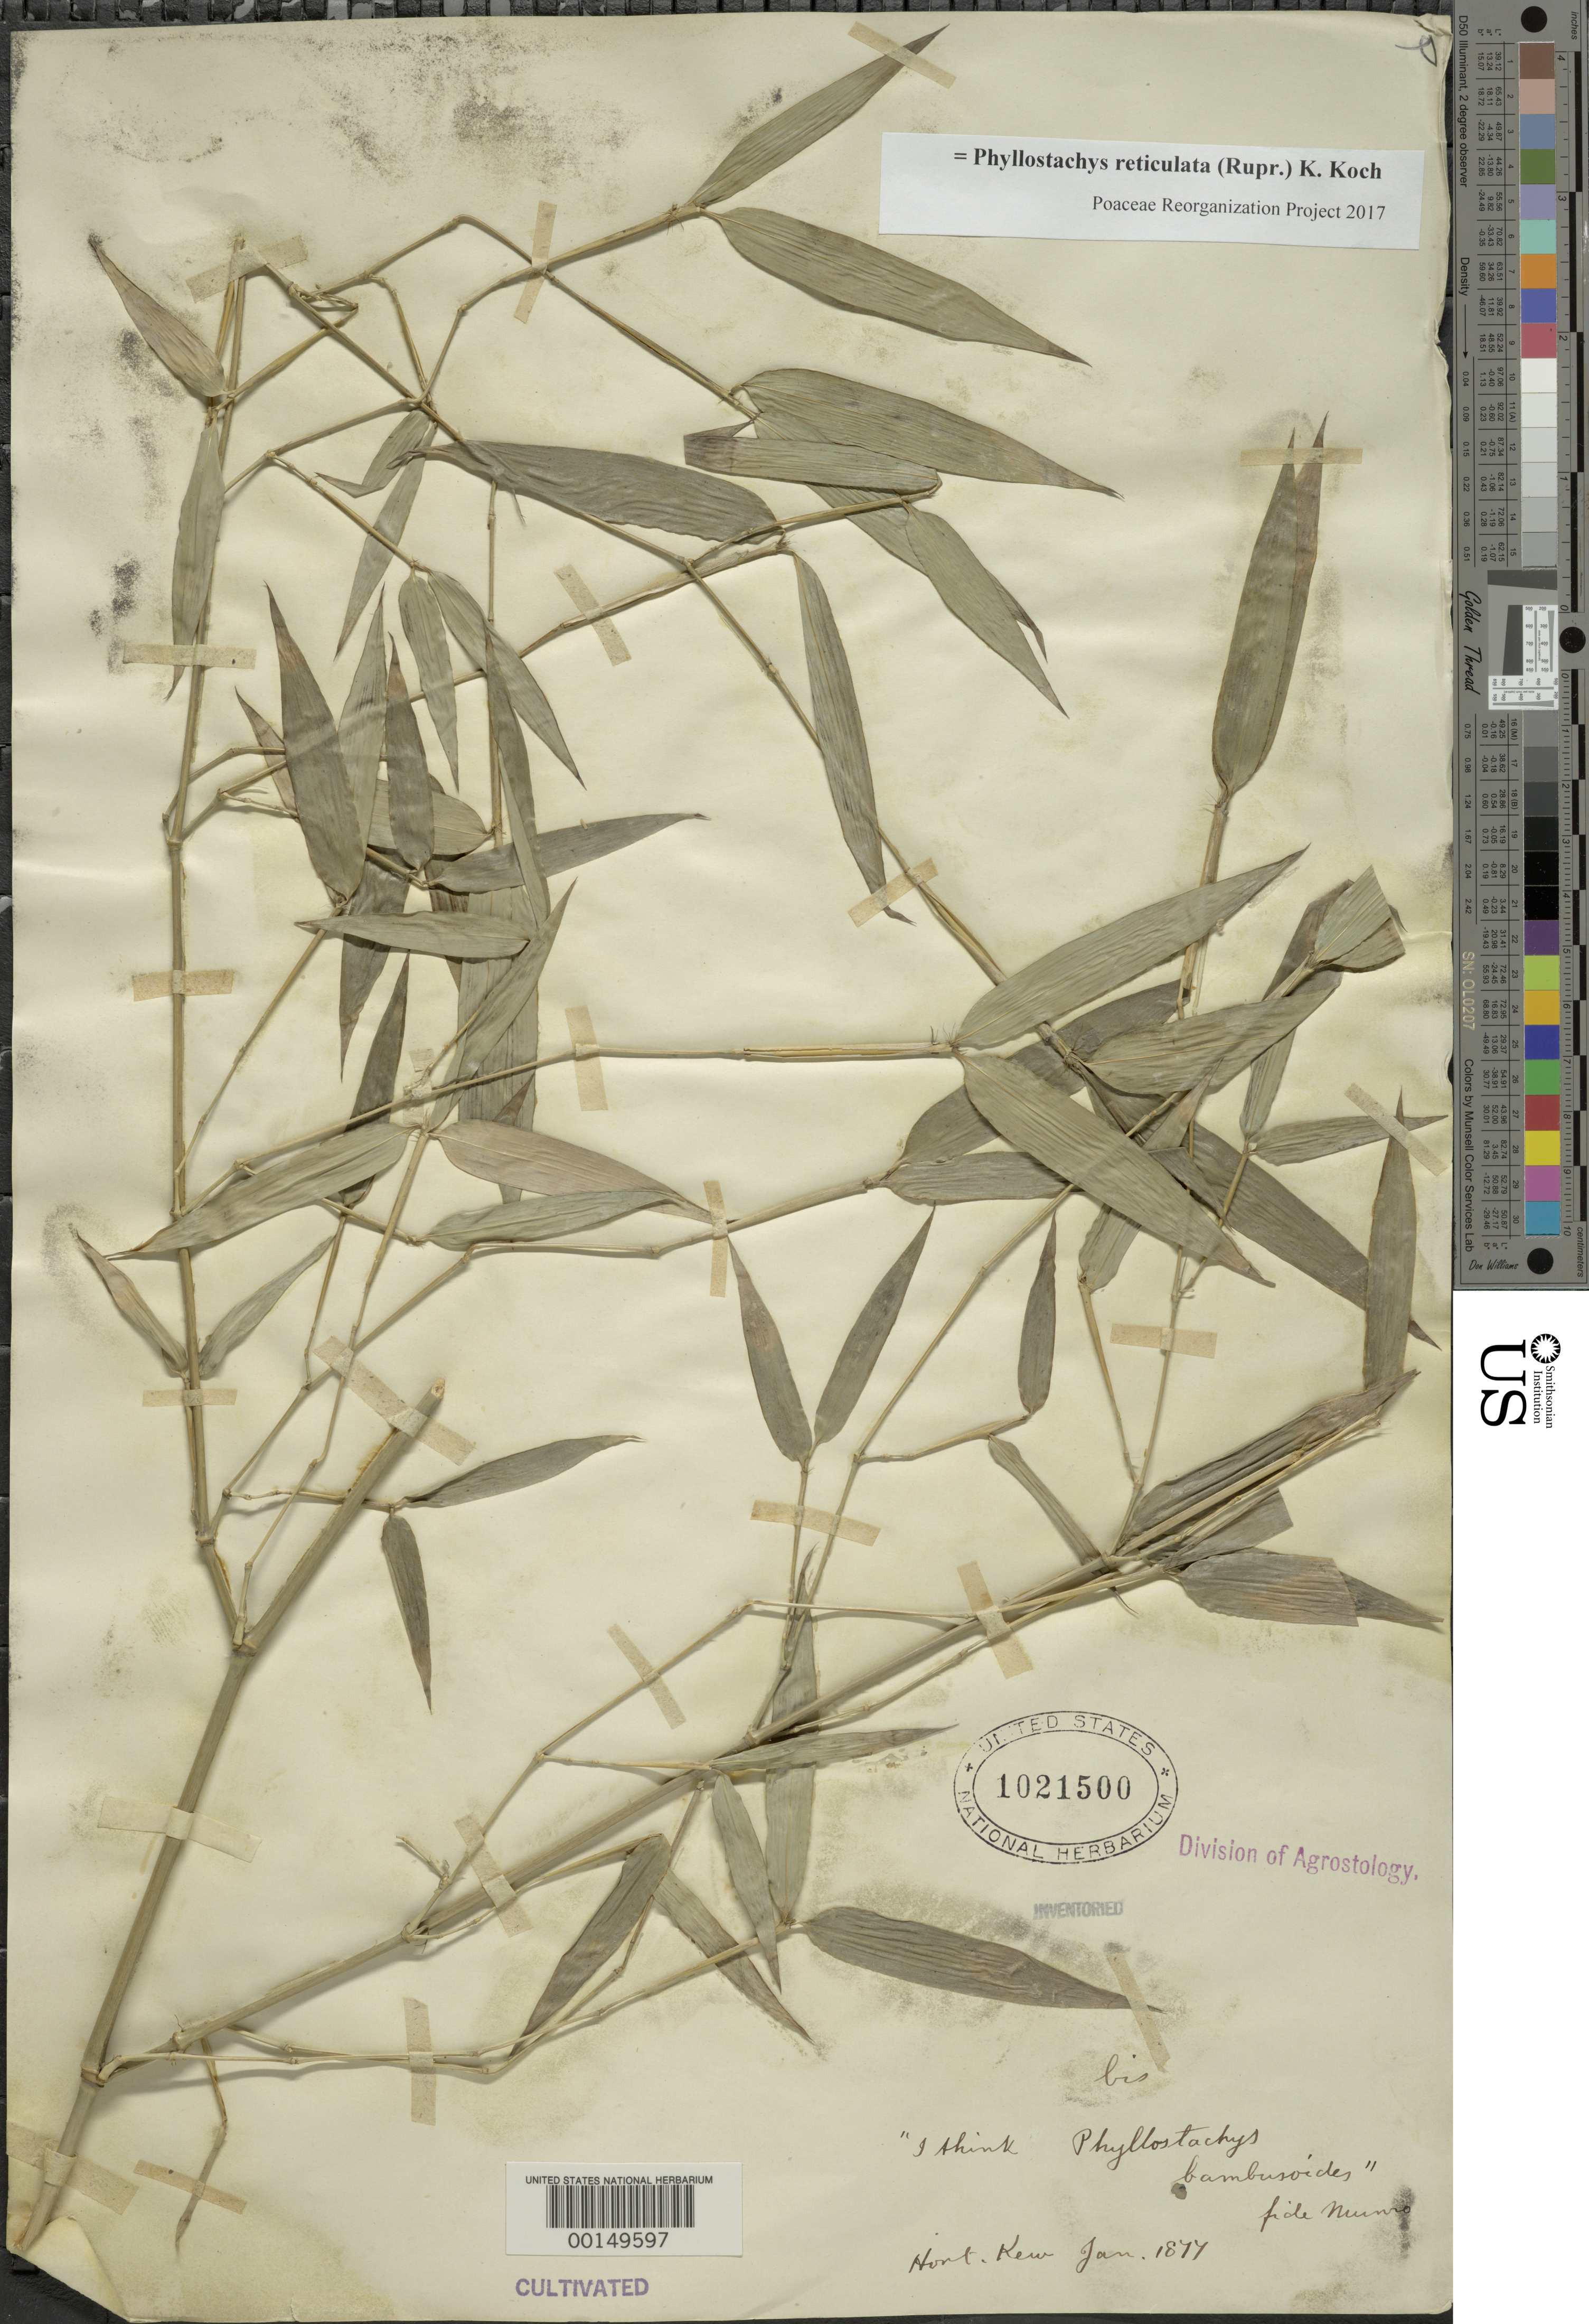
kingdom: Plantae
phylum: Tracheophyta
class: Liliopsida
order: Poales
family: Poaceae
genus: Phyllostachys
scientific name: Phyllostachys reticulata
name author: (Rupr.) K. Koch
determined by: Poaceae Reorganization Project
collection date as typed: Jan 1877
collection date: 1877-01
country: Panama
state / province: Chiriquí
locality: Around San Felix.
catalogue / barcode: US 1021500